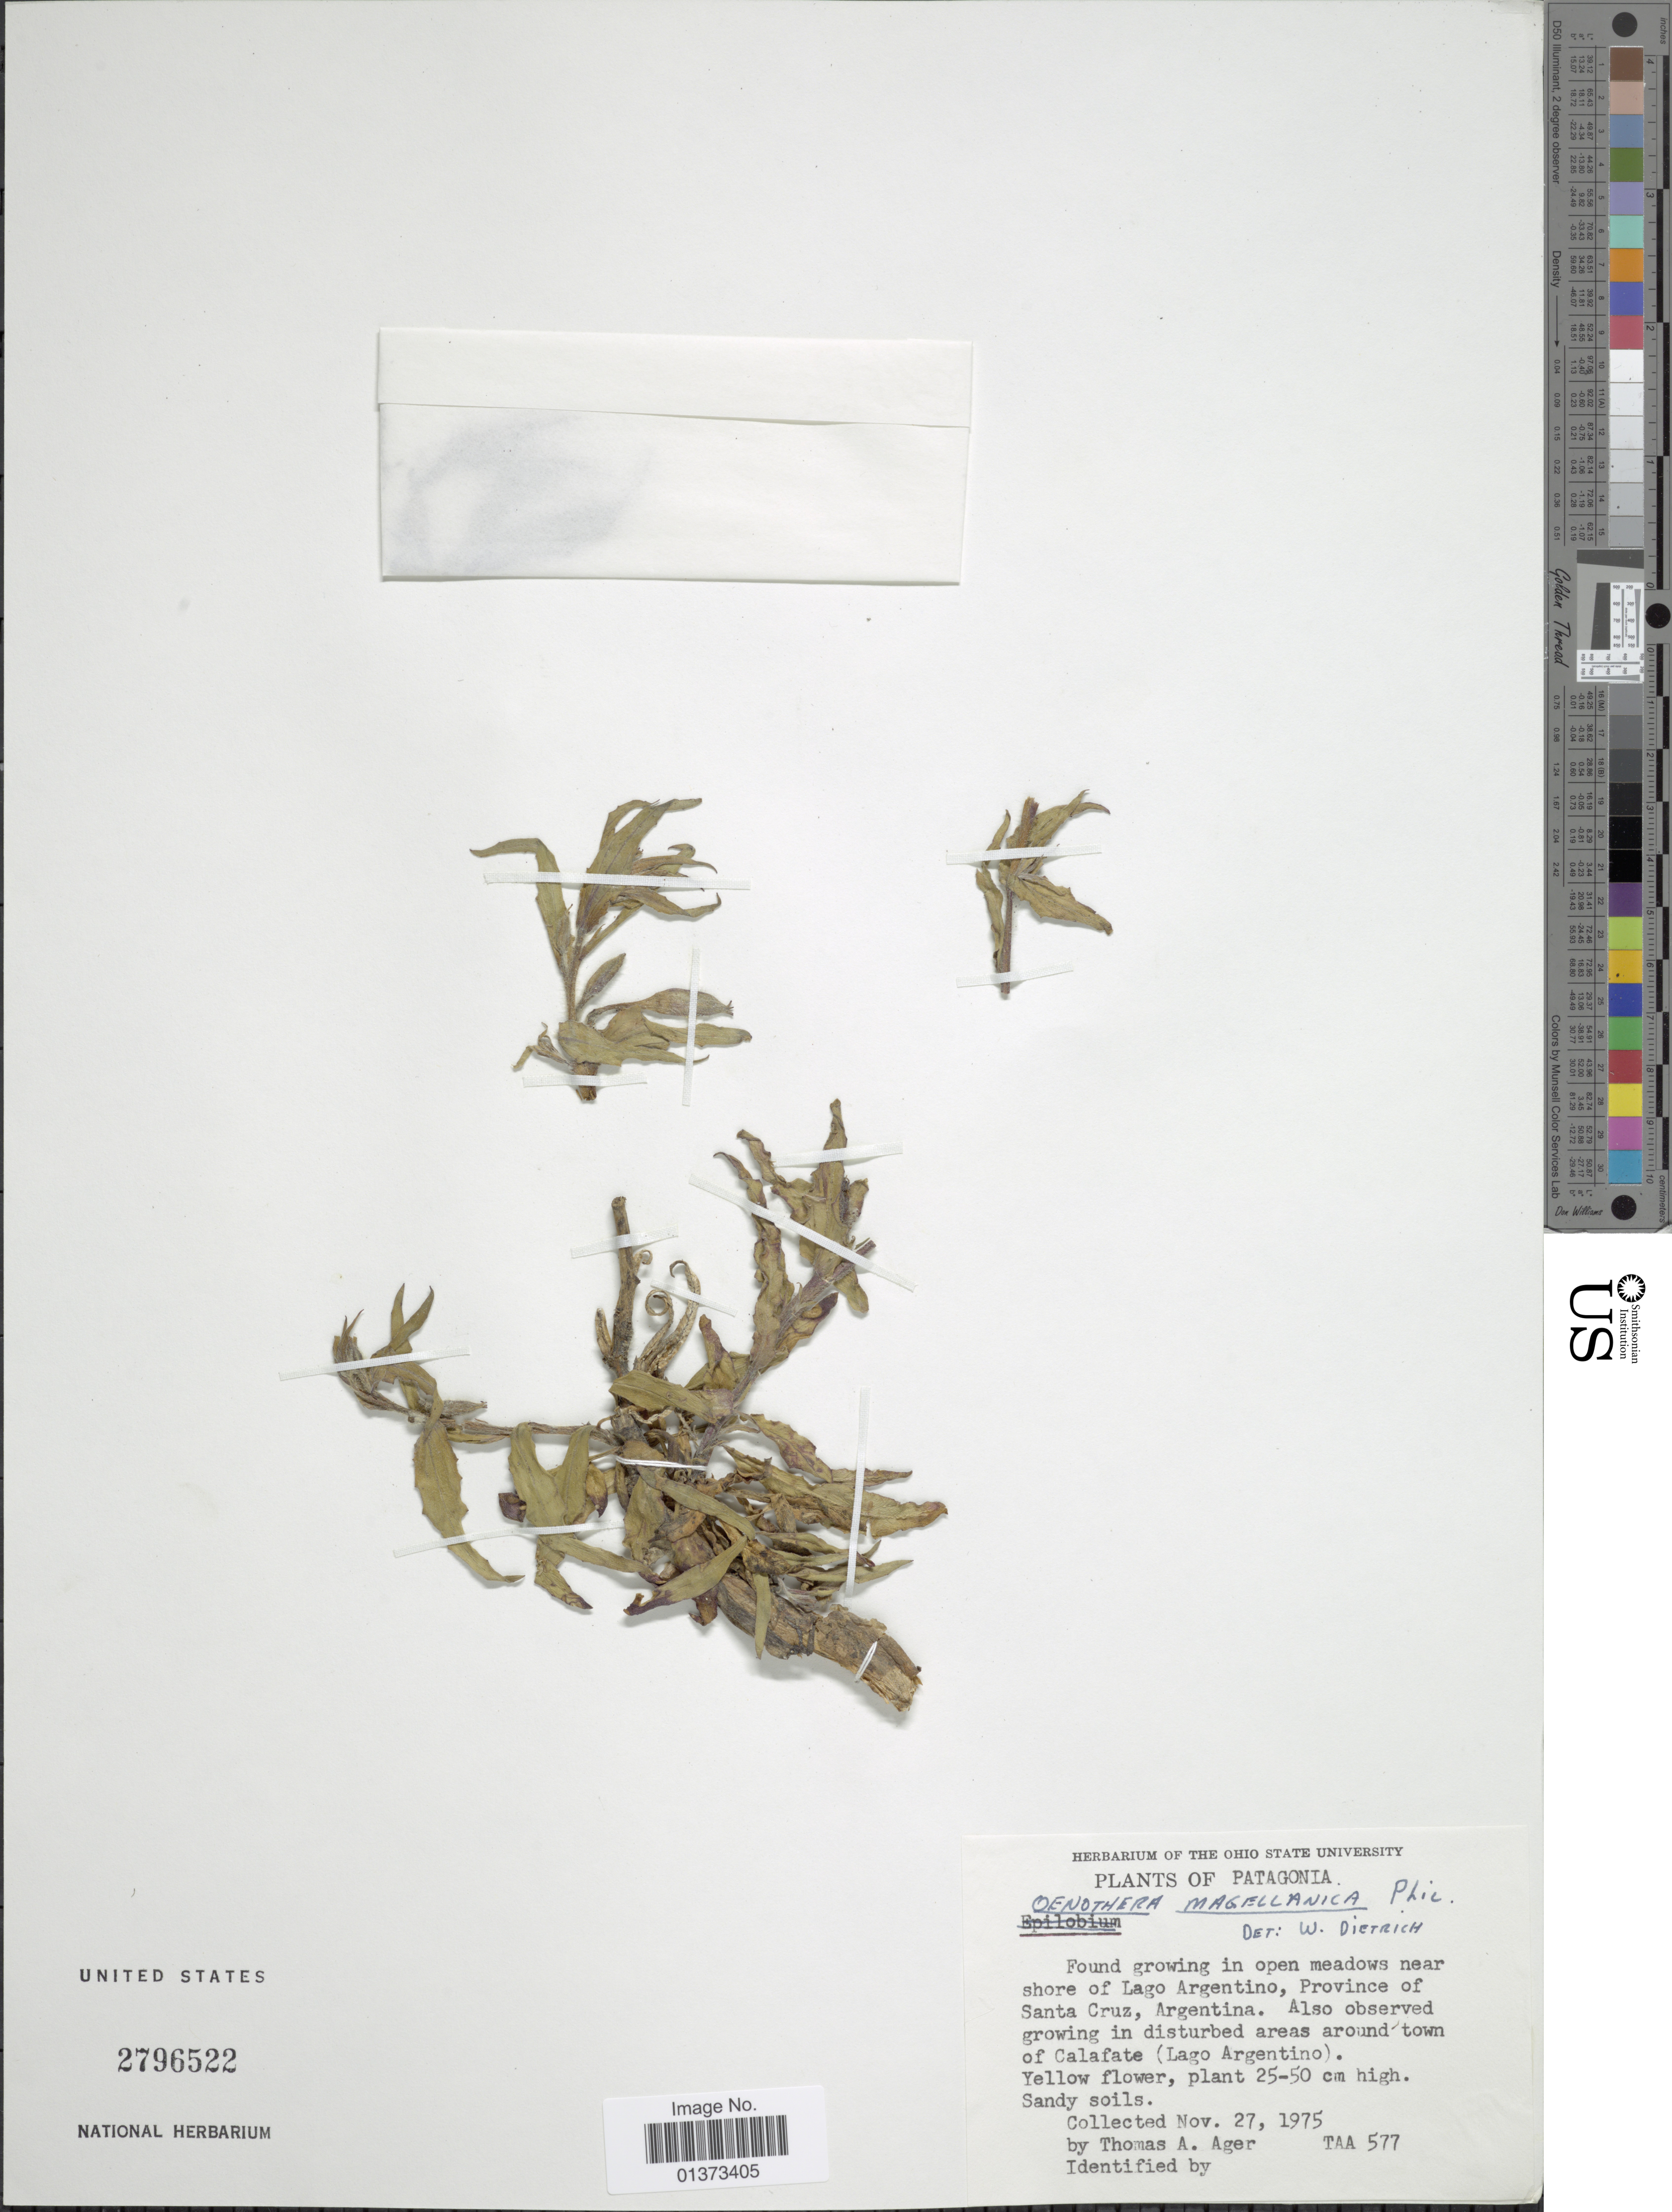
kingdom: Plantae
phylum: Tracheophyta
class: Magnoliopsida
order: Myrtales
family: Onagraceae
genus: Oenothera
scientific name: Oenothera magellanica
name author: Phil.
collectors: T. A. Ager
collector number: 577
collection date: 1975-11-27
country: Argentina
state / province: Santa Cruz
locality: Near shore of Lago Argentino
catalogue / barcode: US 2796522